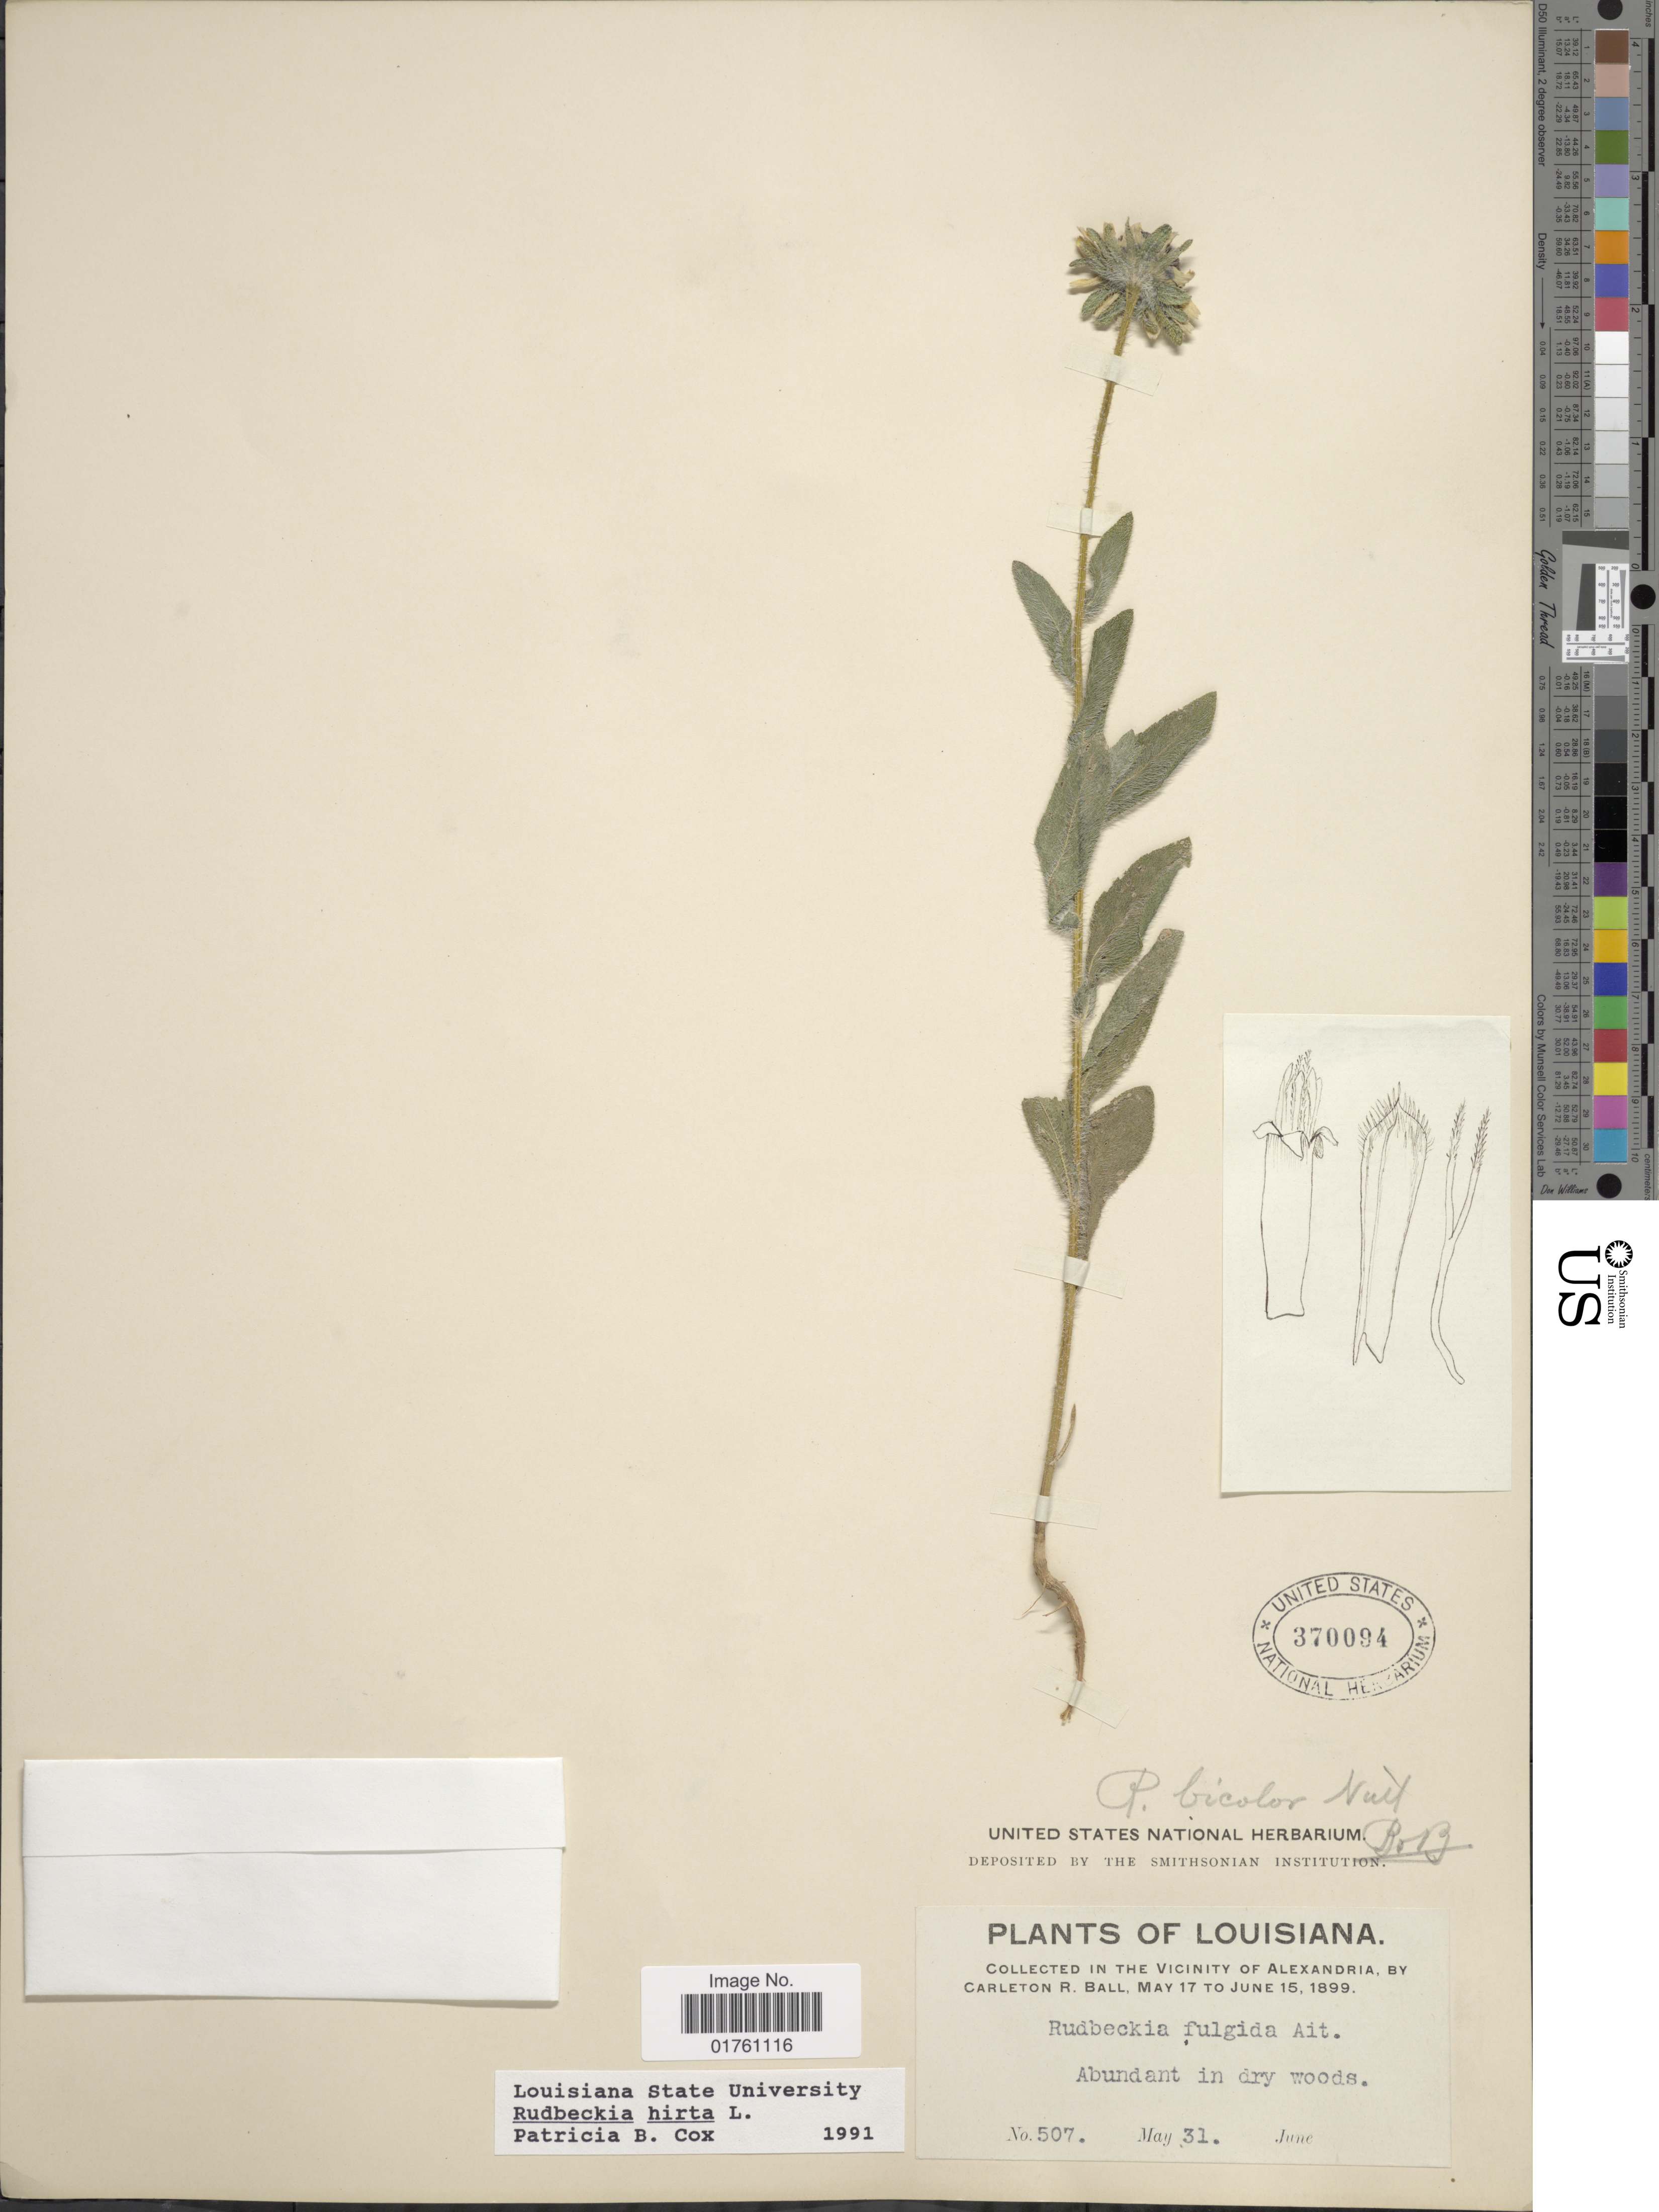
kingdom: Plantae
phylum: Tracheophyta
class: Magnoliopsida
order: Asterales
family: Asteraceae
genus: Rudbeckia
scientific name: Rudbeckia hirta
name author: L.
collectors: C. R. Ball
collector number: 507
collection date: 1899-05-31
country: United States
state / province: Louisiana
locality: In the Vicinity of Alexandria,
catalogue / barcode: US 370094